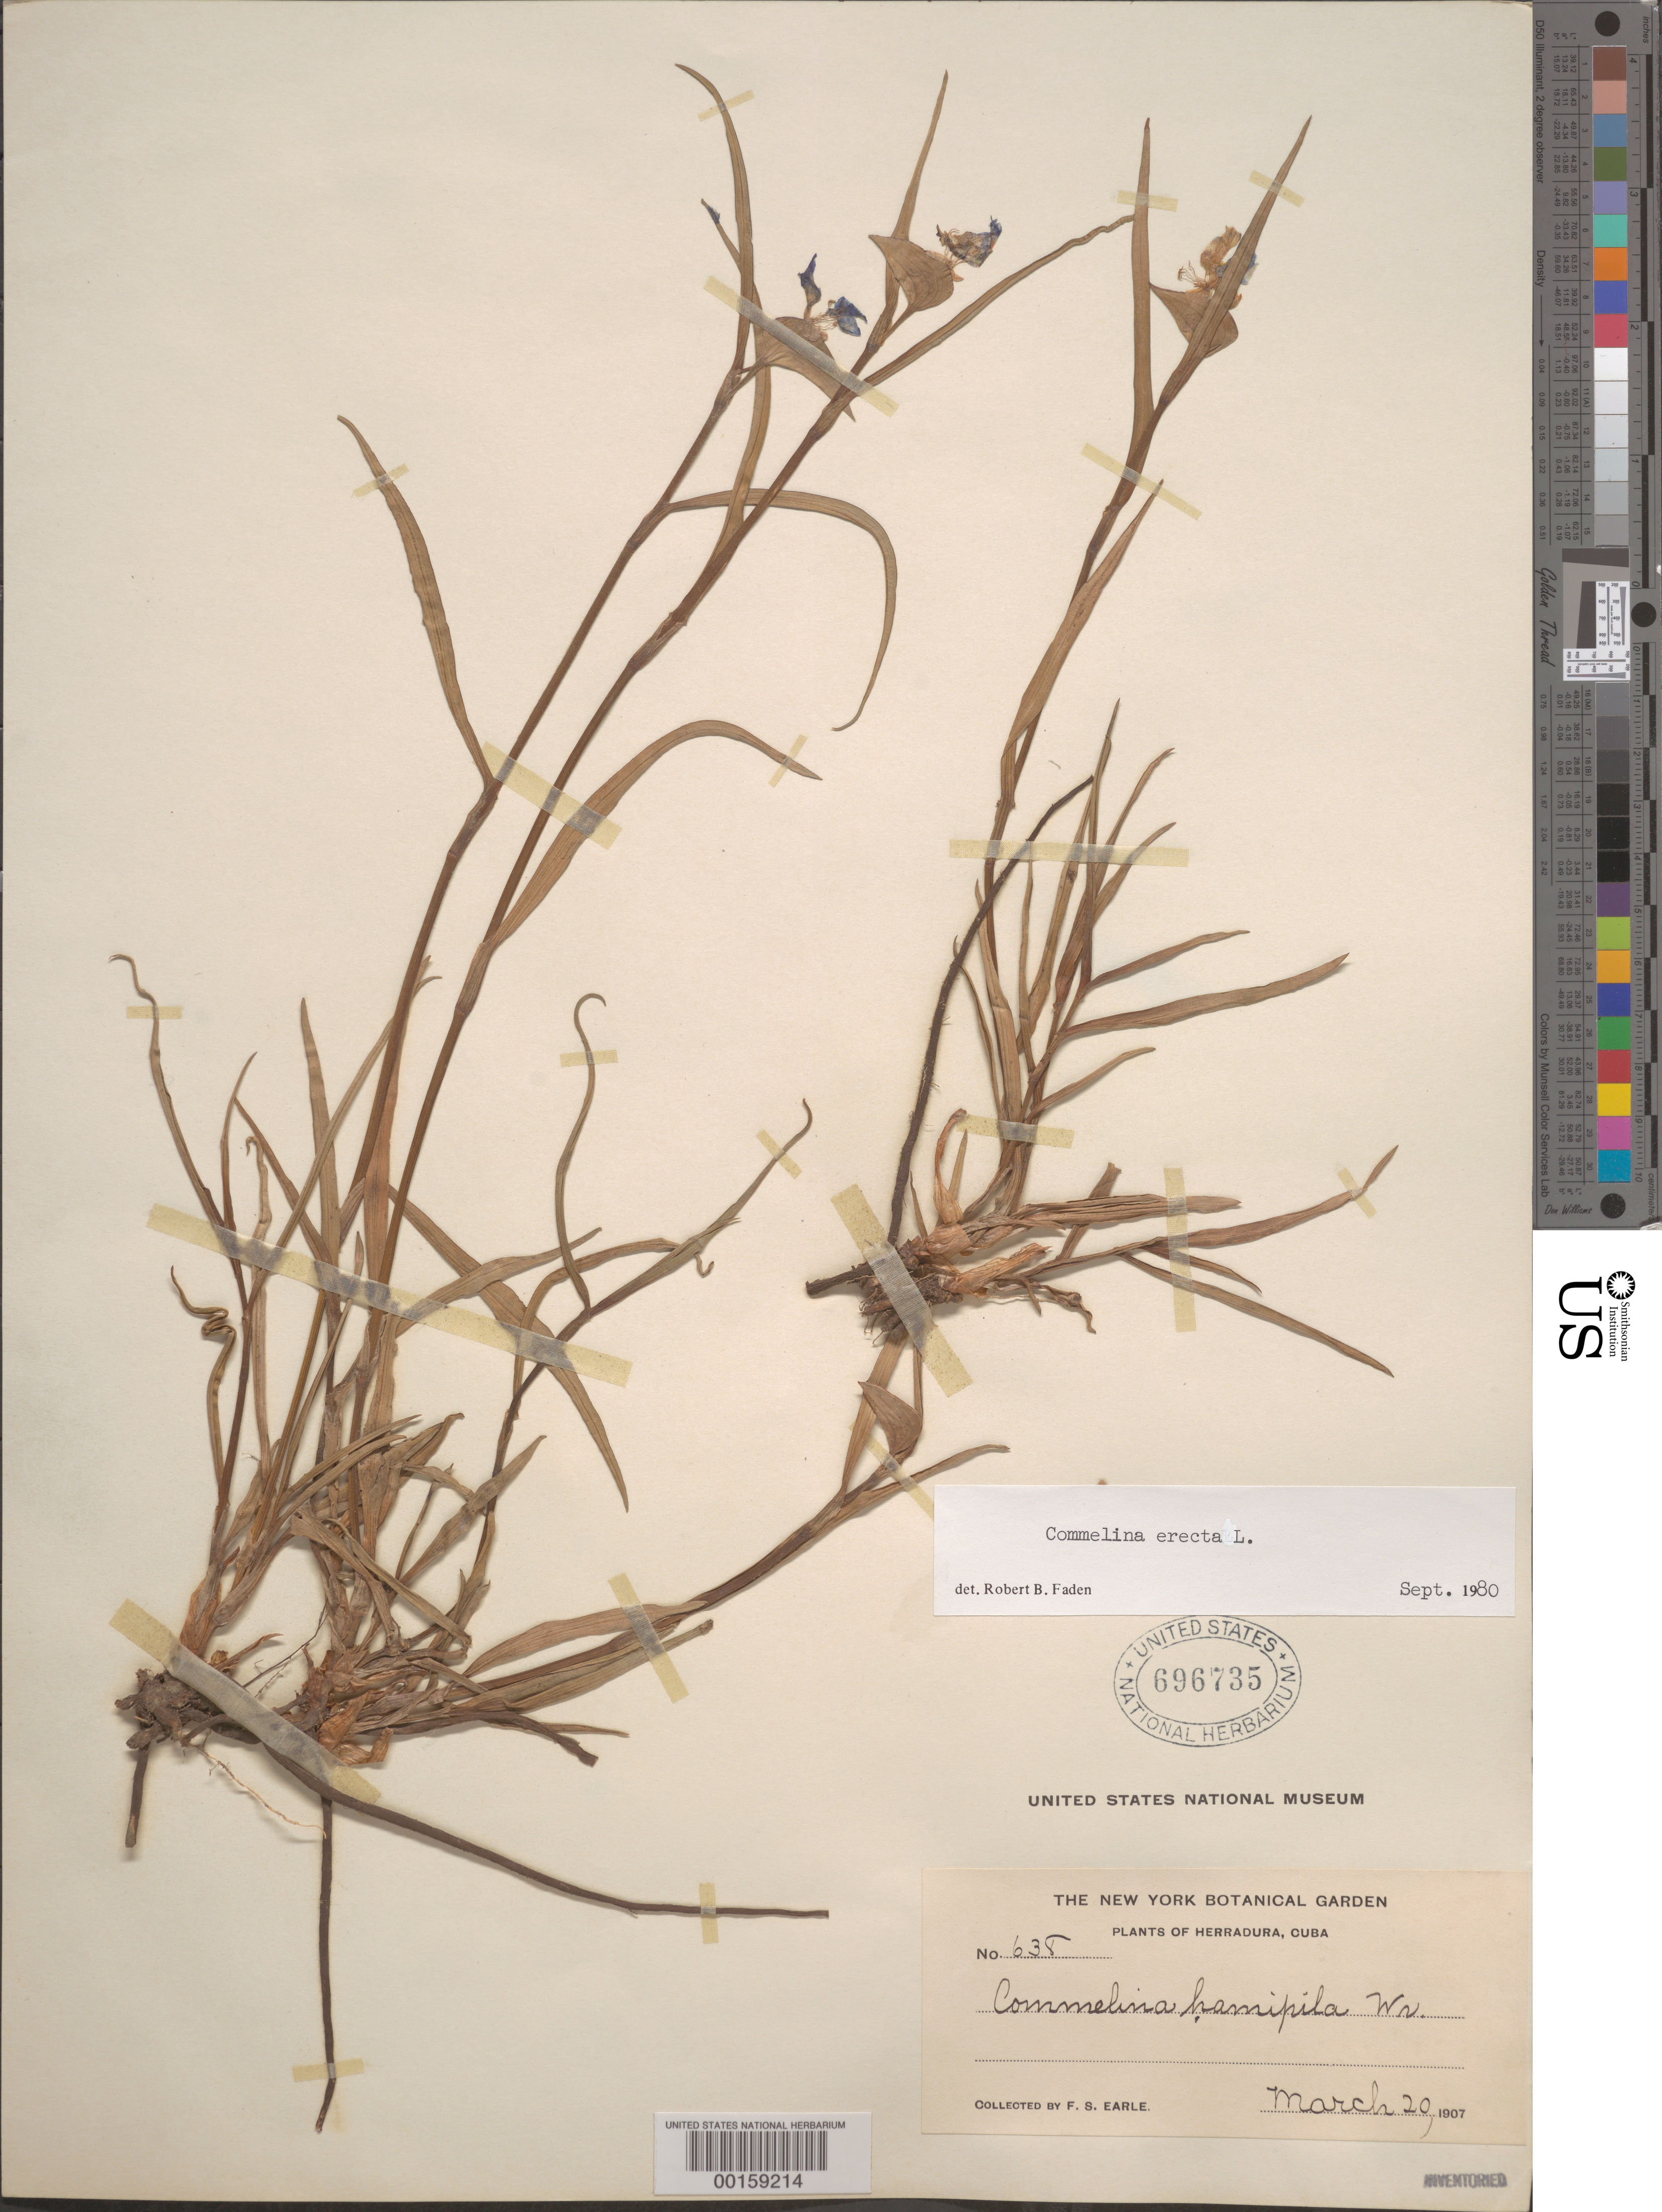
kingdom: Plantae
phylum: Tracheophyta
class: Liliopsida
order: Commelinales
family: Commelinaceae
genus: Commelina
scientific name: Commelina erecta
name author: L.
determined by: Faden, Robert B., (US), Smithsonian Institution - National Museum of Natural History (UNITED STATES)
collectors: F. S. Earle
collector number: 638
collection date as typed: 20 Mar 1907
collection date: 1907-03-20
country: Cuba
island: Greater Antilles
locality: Herradura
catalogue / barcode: US 696735